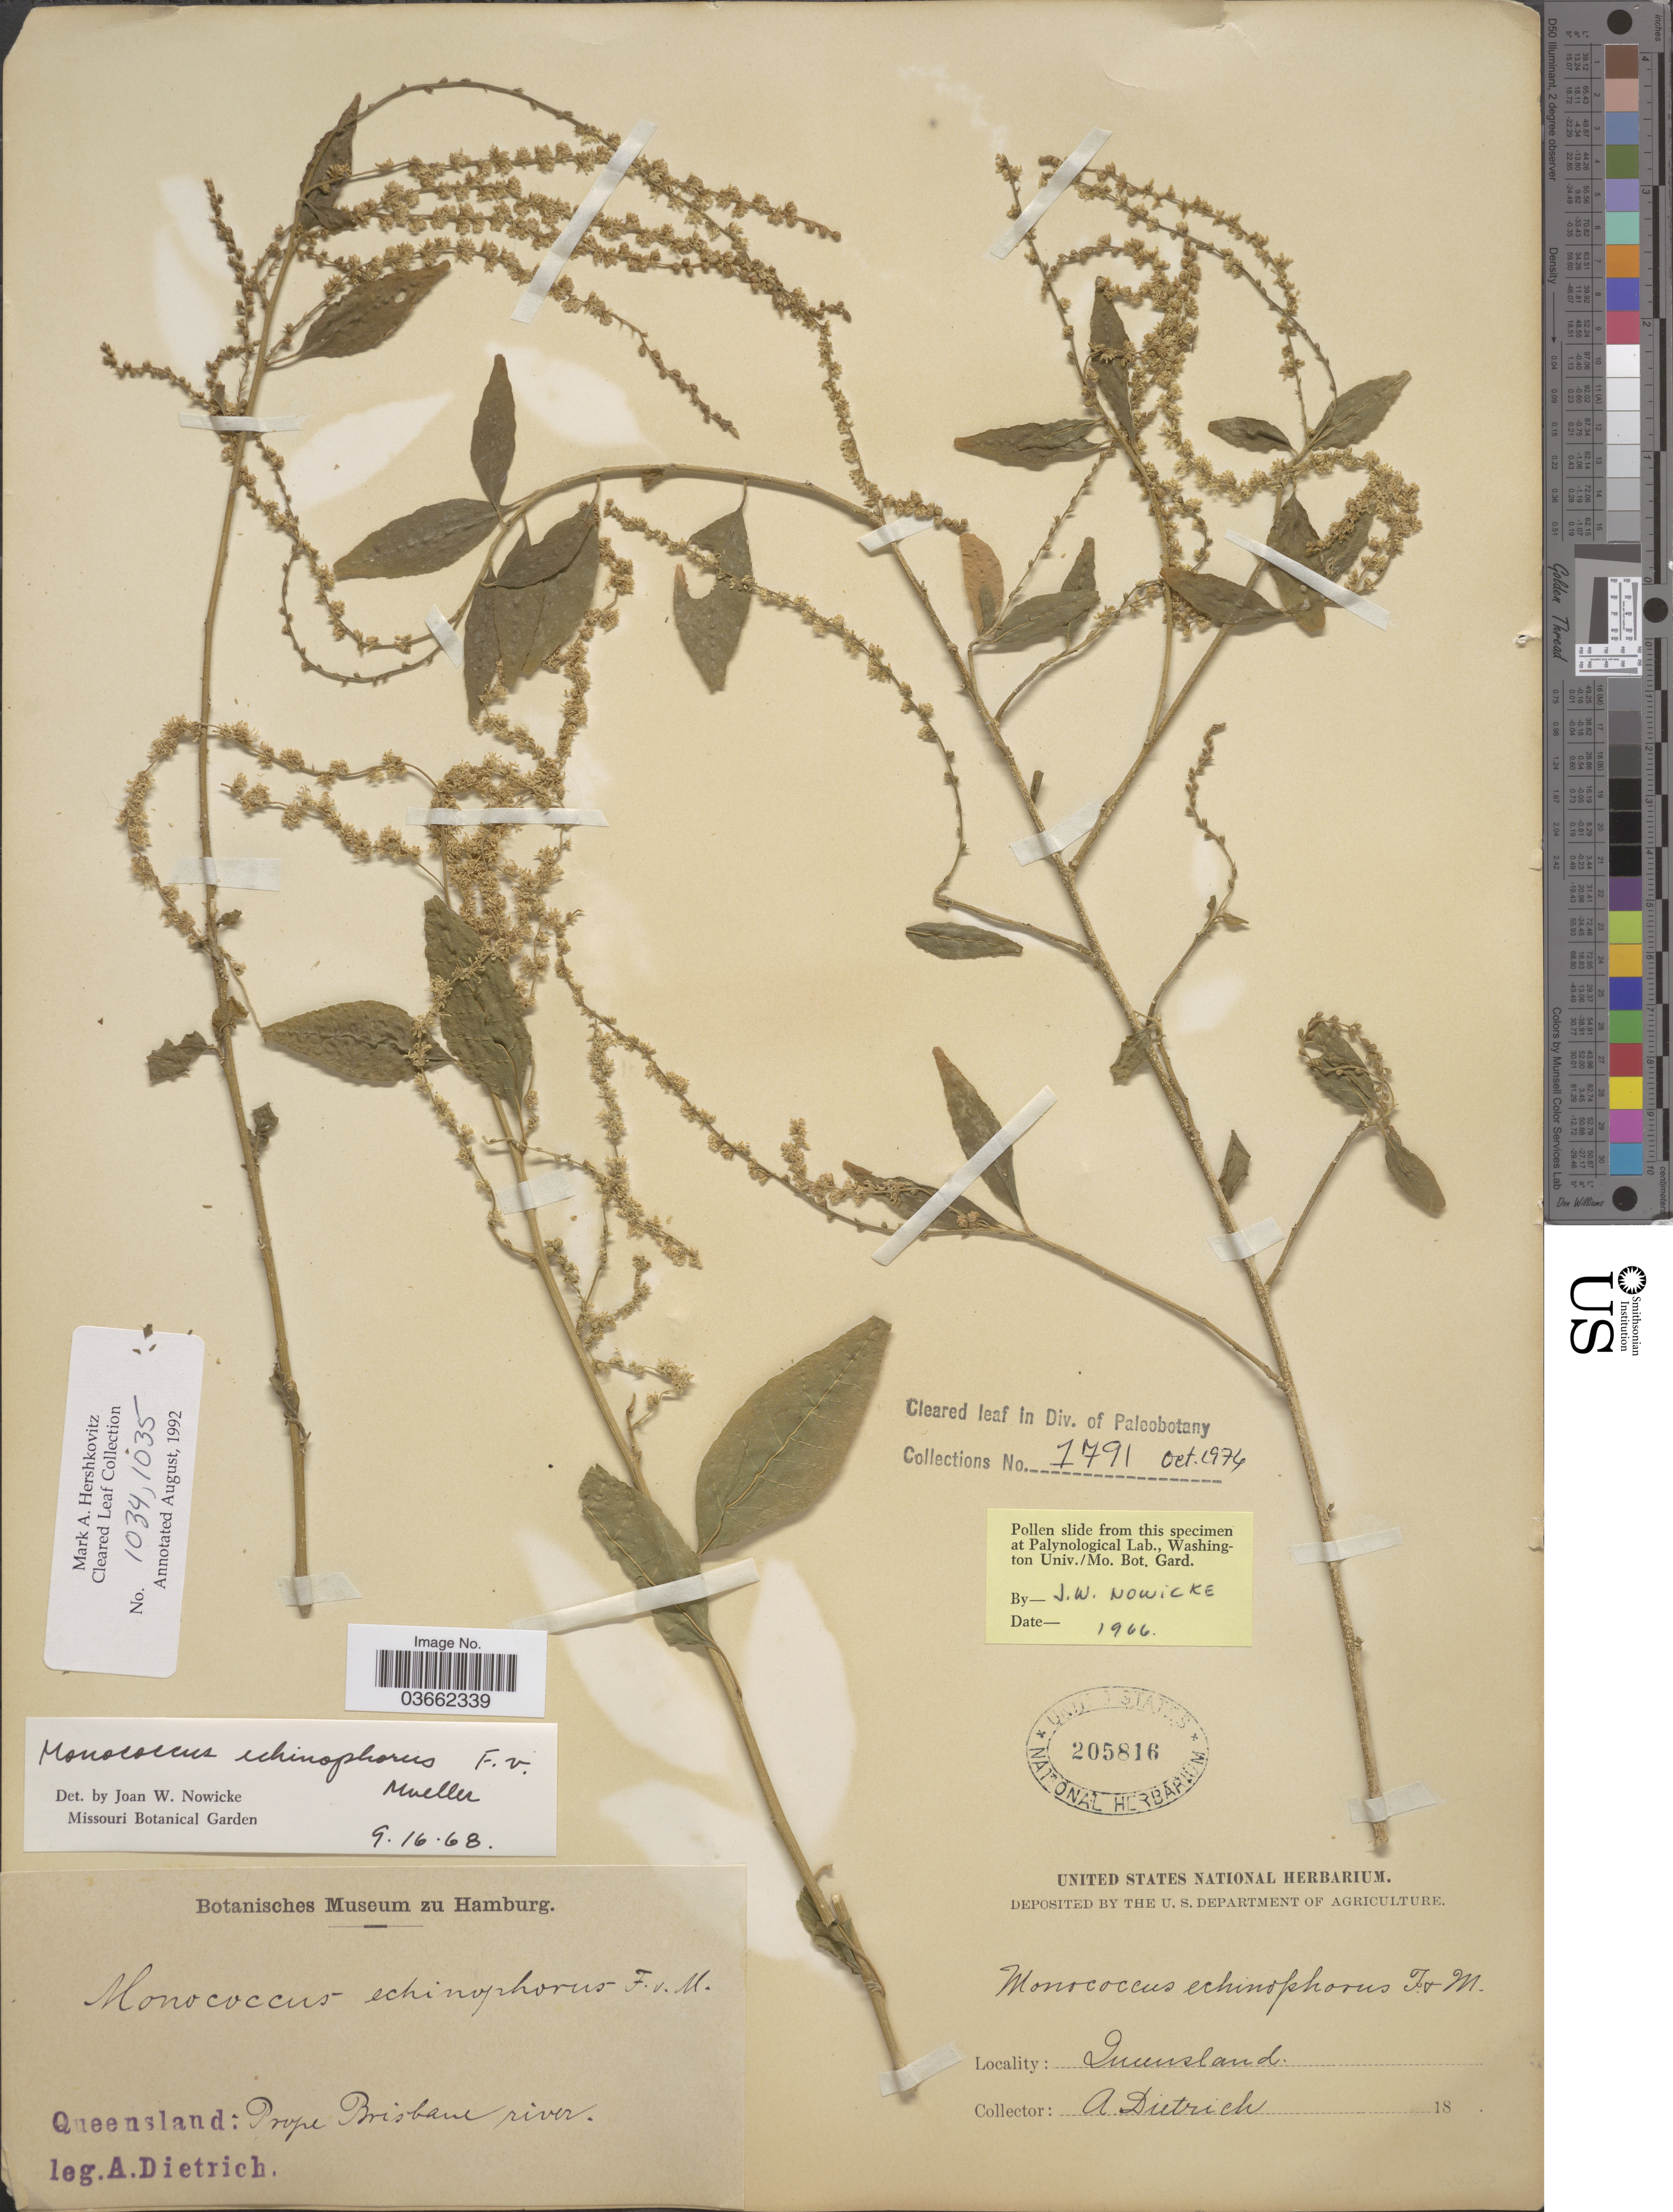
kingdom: Plantae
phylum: Tracheophyta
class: Magnoliopsida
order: Caryophyllales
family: Phytolaccaceae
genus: Monococcus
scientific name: Monococcus echinophorus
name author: F. Muell.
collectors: A. Dietrich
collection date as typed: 18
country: Australia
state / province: Queensland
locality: Prope Brisbane river.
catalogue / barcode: US 205816